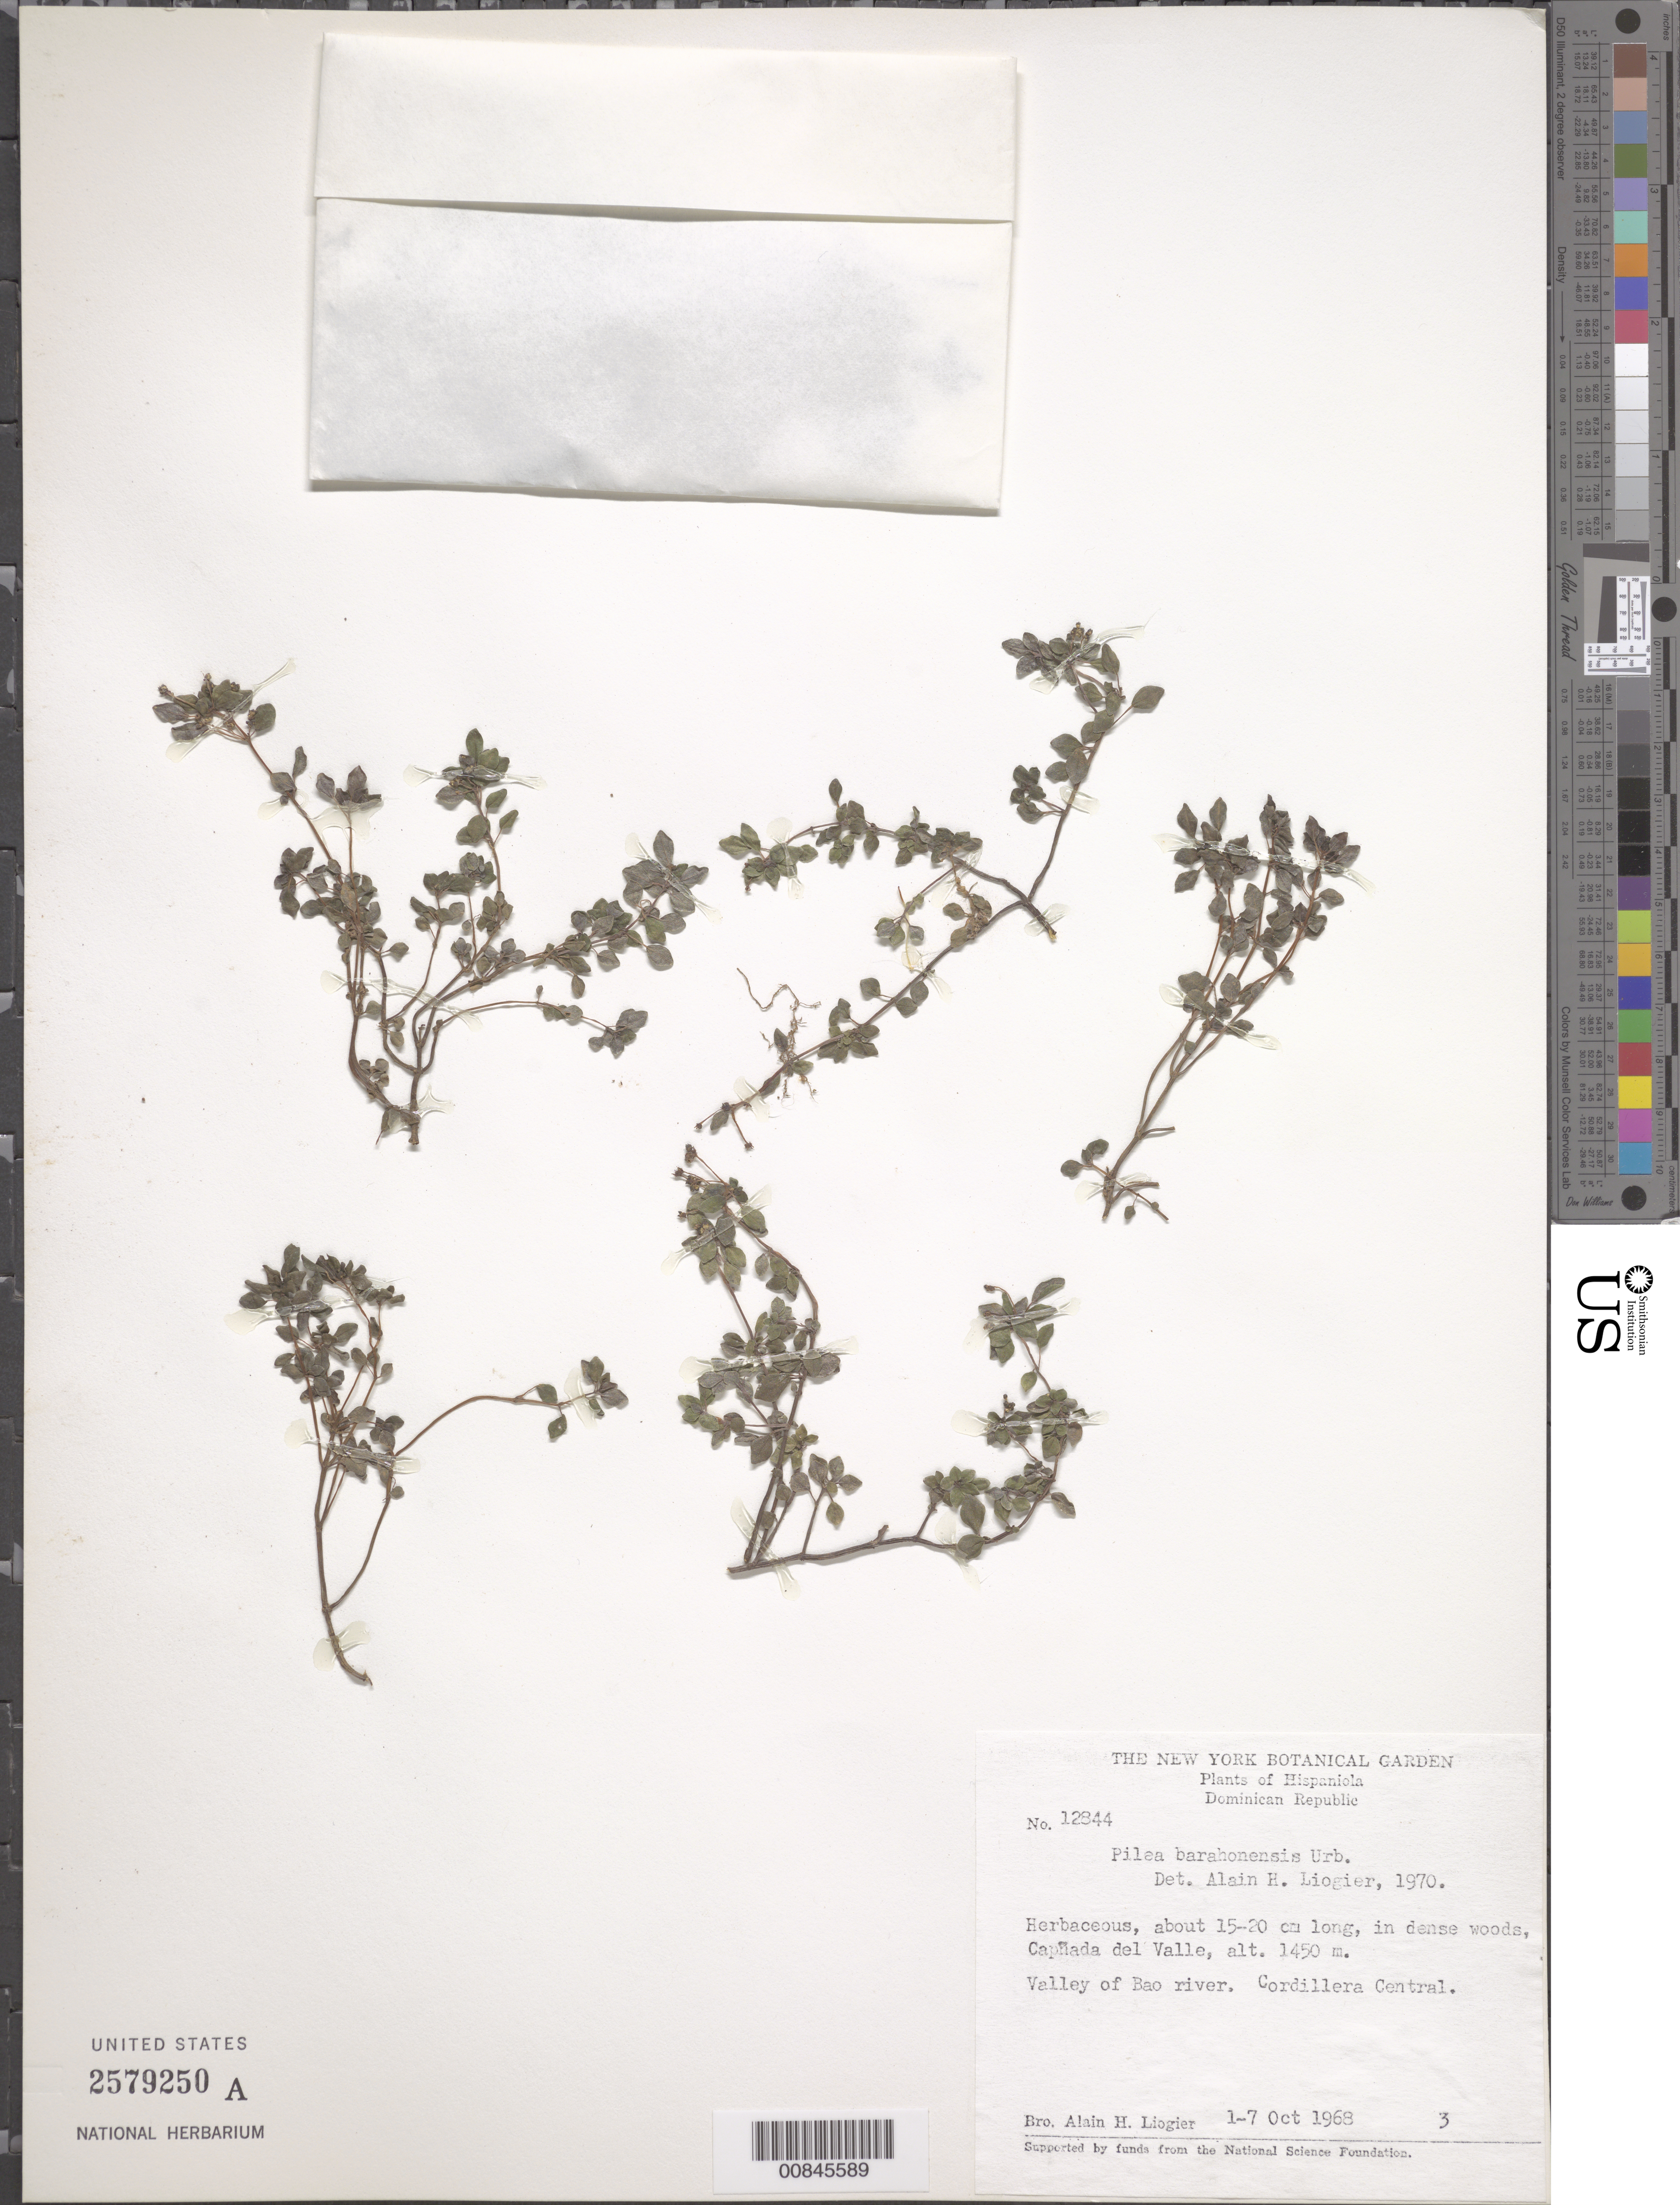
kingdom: Plantae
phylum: Tracheophyta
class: Magnoliopsida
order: Rosales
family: Urticaceae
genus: Pilea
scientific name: Pilea barahonensis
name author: Urb.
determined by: Liogier, Alain H.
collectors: A. H. Liogier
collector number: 12844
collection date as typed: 01 Oct 1968 to 07 Oct 1968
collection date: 1968-10-01/1968-10-07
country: Dominican Republic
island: Hispaniola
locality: Cañada del Valle. Valley of Bao River, Cordillera Central.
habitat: In dense woods.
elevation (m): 1450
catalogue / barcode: US 2579250A